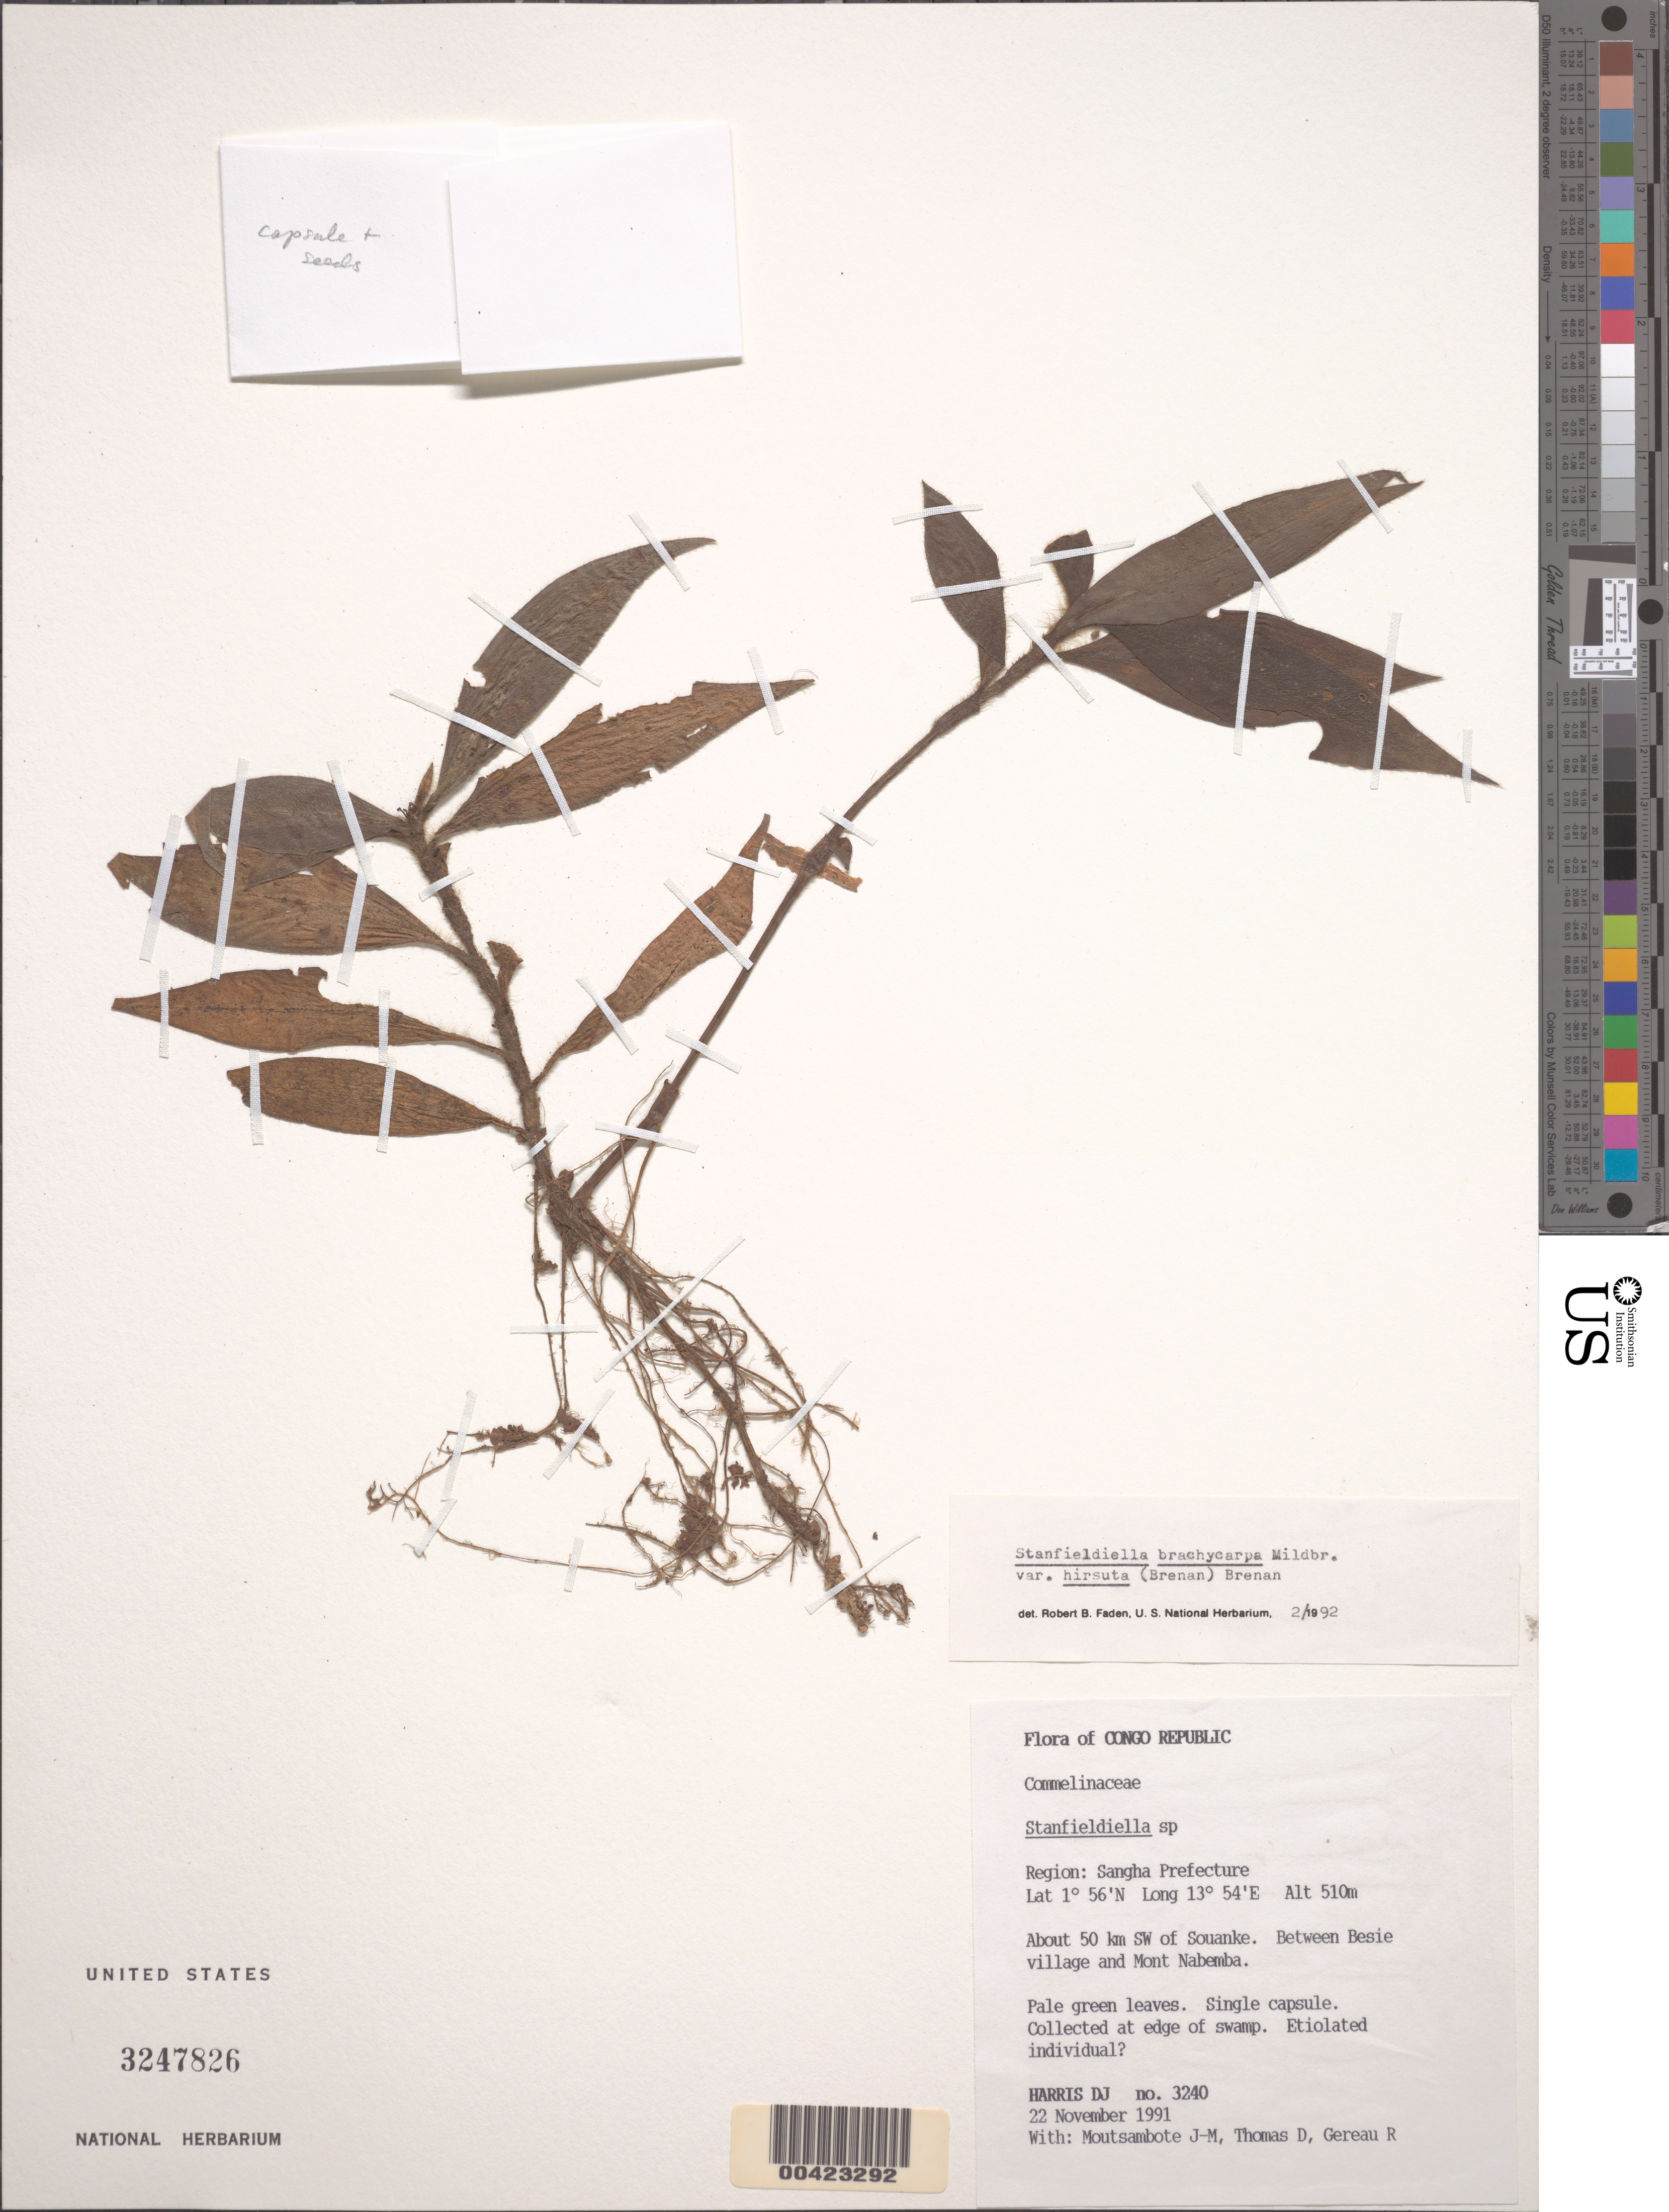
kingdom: Plantae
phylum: Tracheophyta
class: Liliopsida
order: Commelinales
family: Commelinaceae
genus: Stanfieldiella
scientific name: Stanfieldiella brachycarpa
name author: Brenan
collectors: J. Moutsambote, D. Thomas & R. E. Gereau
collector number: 3240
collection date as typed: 22 Nov 1991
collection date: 1991-11-22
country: Congo, Republic of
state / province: Sangha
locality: SW of Souanke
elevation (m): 510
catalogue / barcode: US 3247826